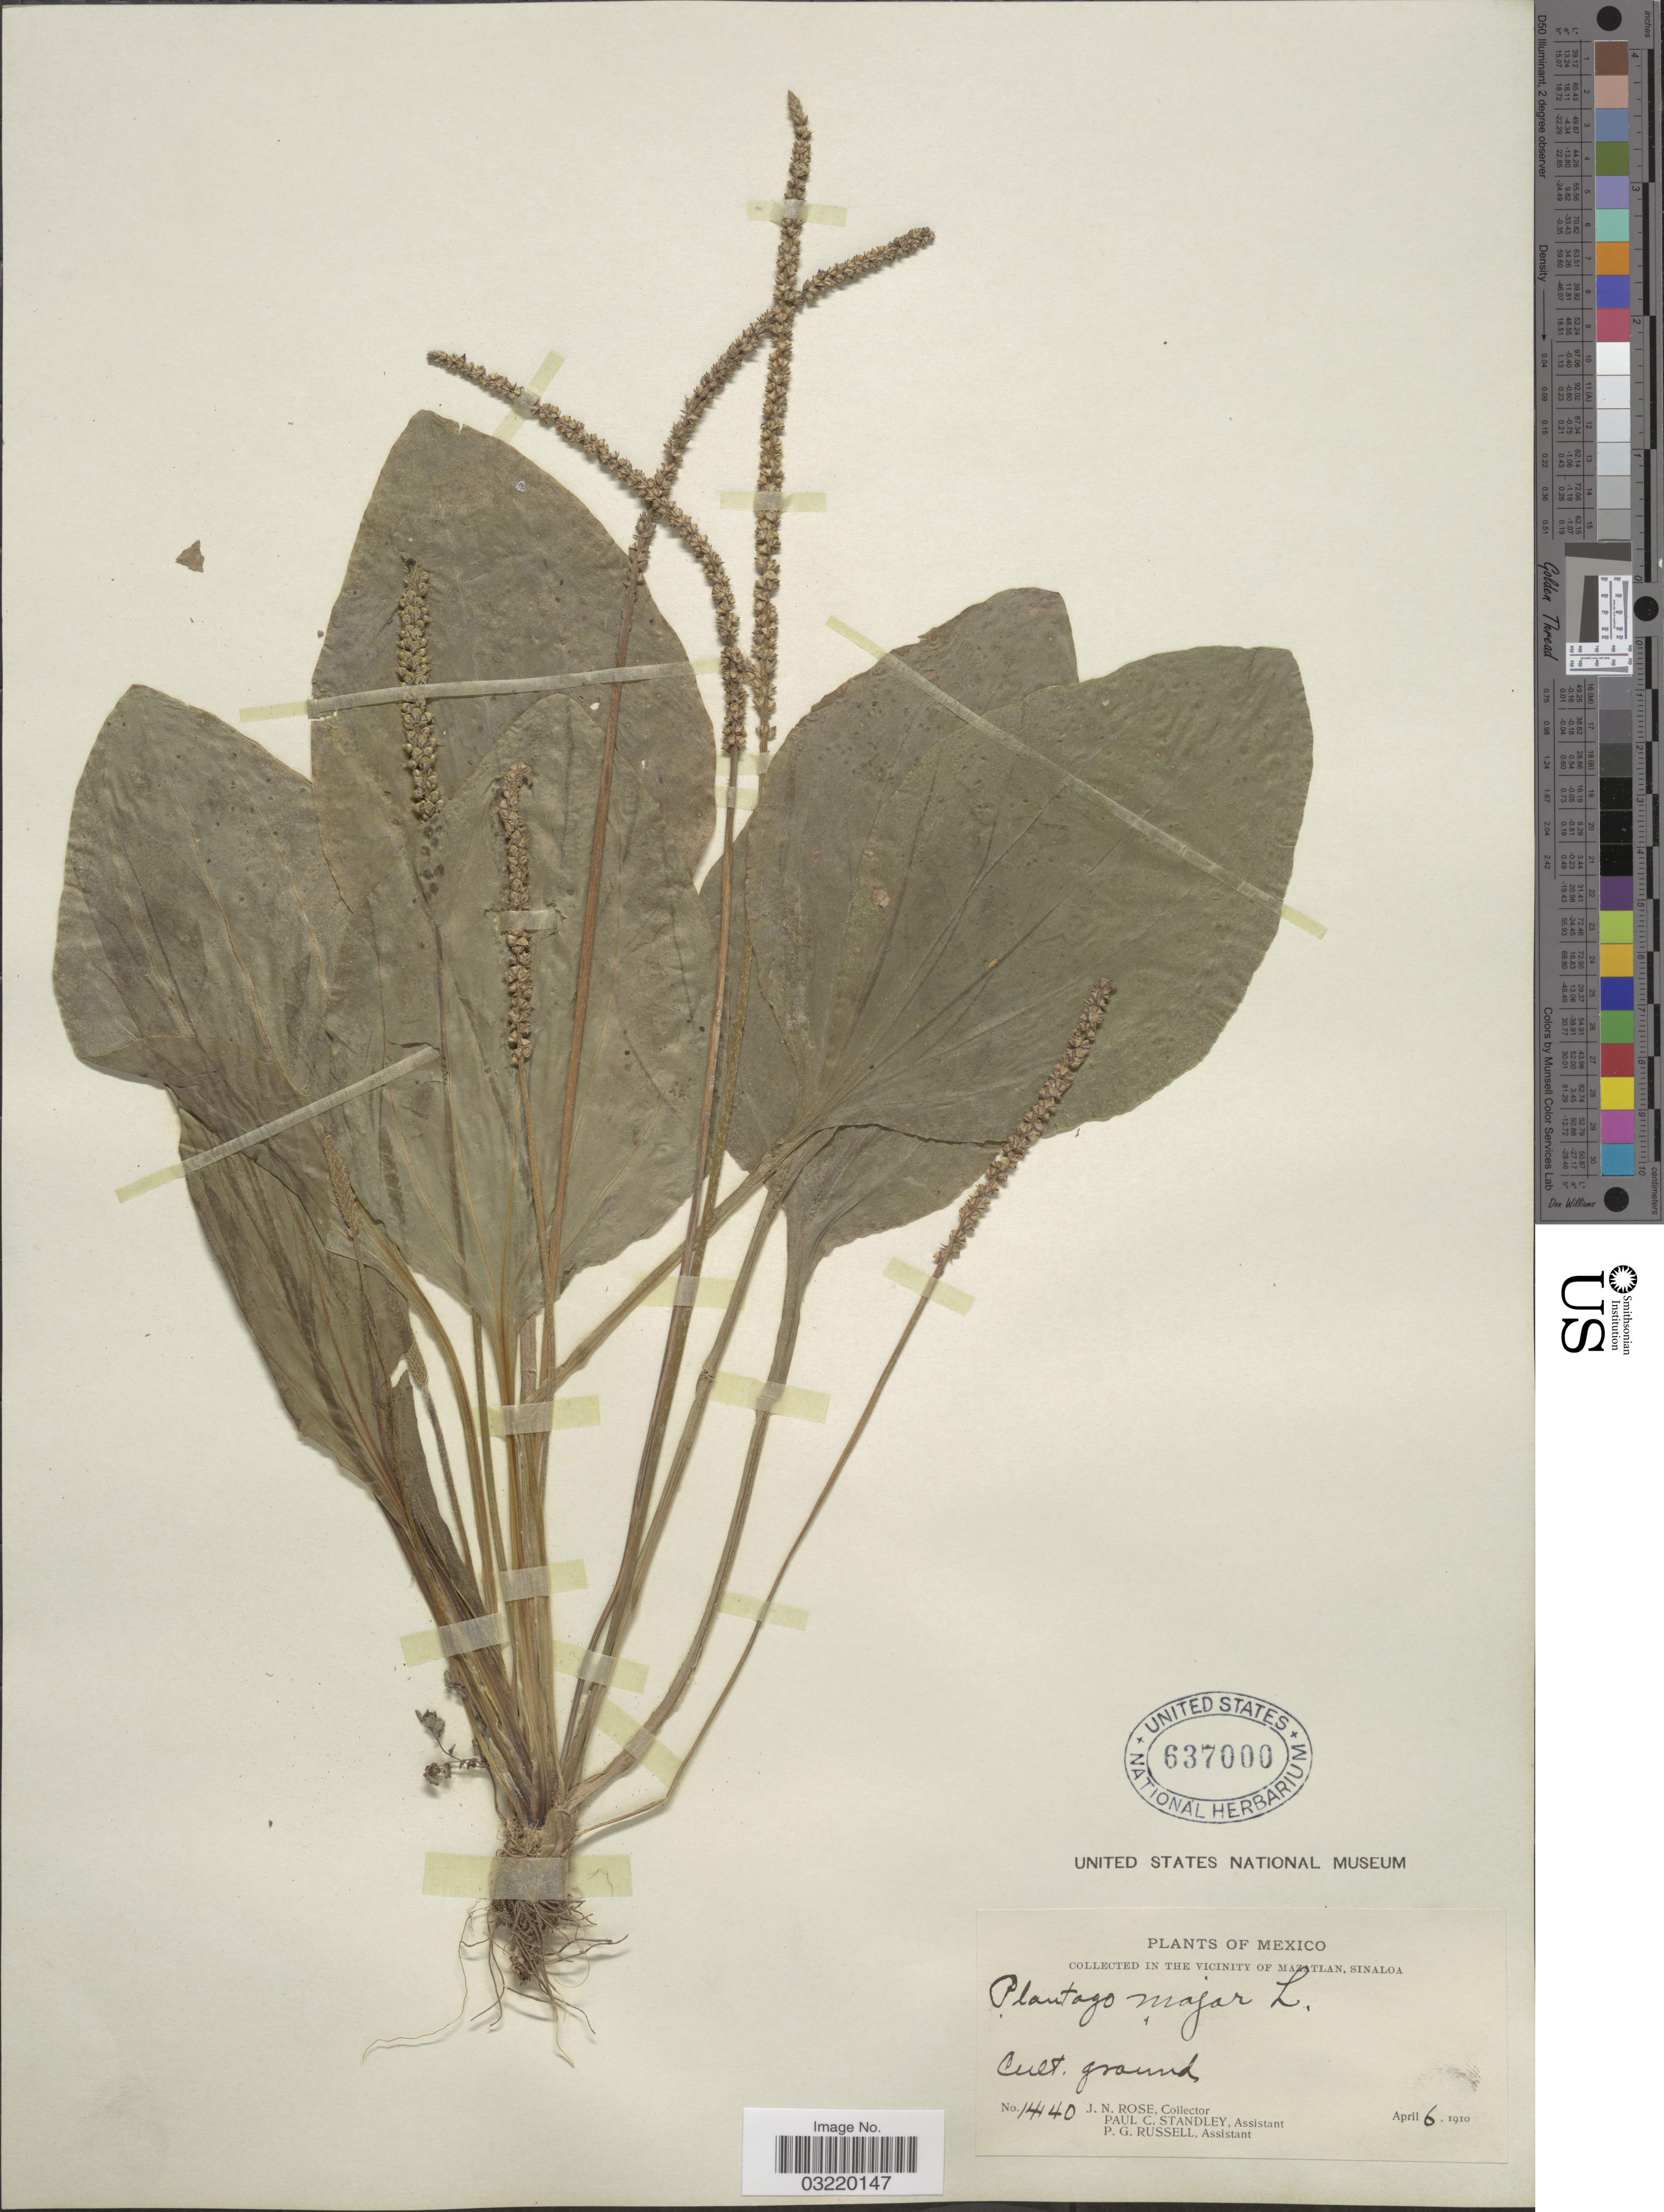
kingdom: Plantae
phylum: Tracheophyta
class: Magnoliopsida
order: Lamiales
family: Plantaginaceae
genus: Plantago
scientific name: Plantago major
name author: L.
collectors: J. N. Rose, P. C. Standley & P. G. Russell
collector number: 14140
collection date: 1910-04-06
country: Mexico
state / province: Sinaloa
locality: In the Vicinity of Mazatlan. Cult. ground.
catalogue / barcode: US 637000